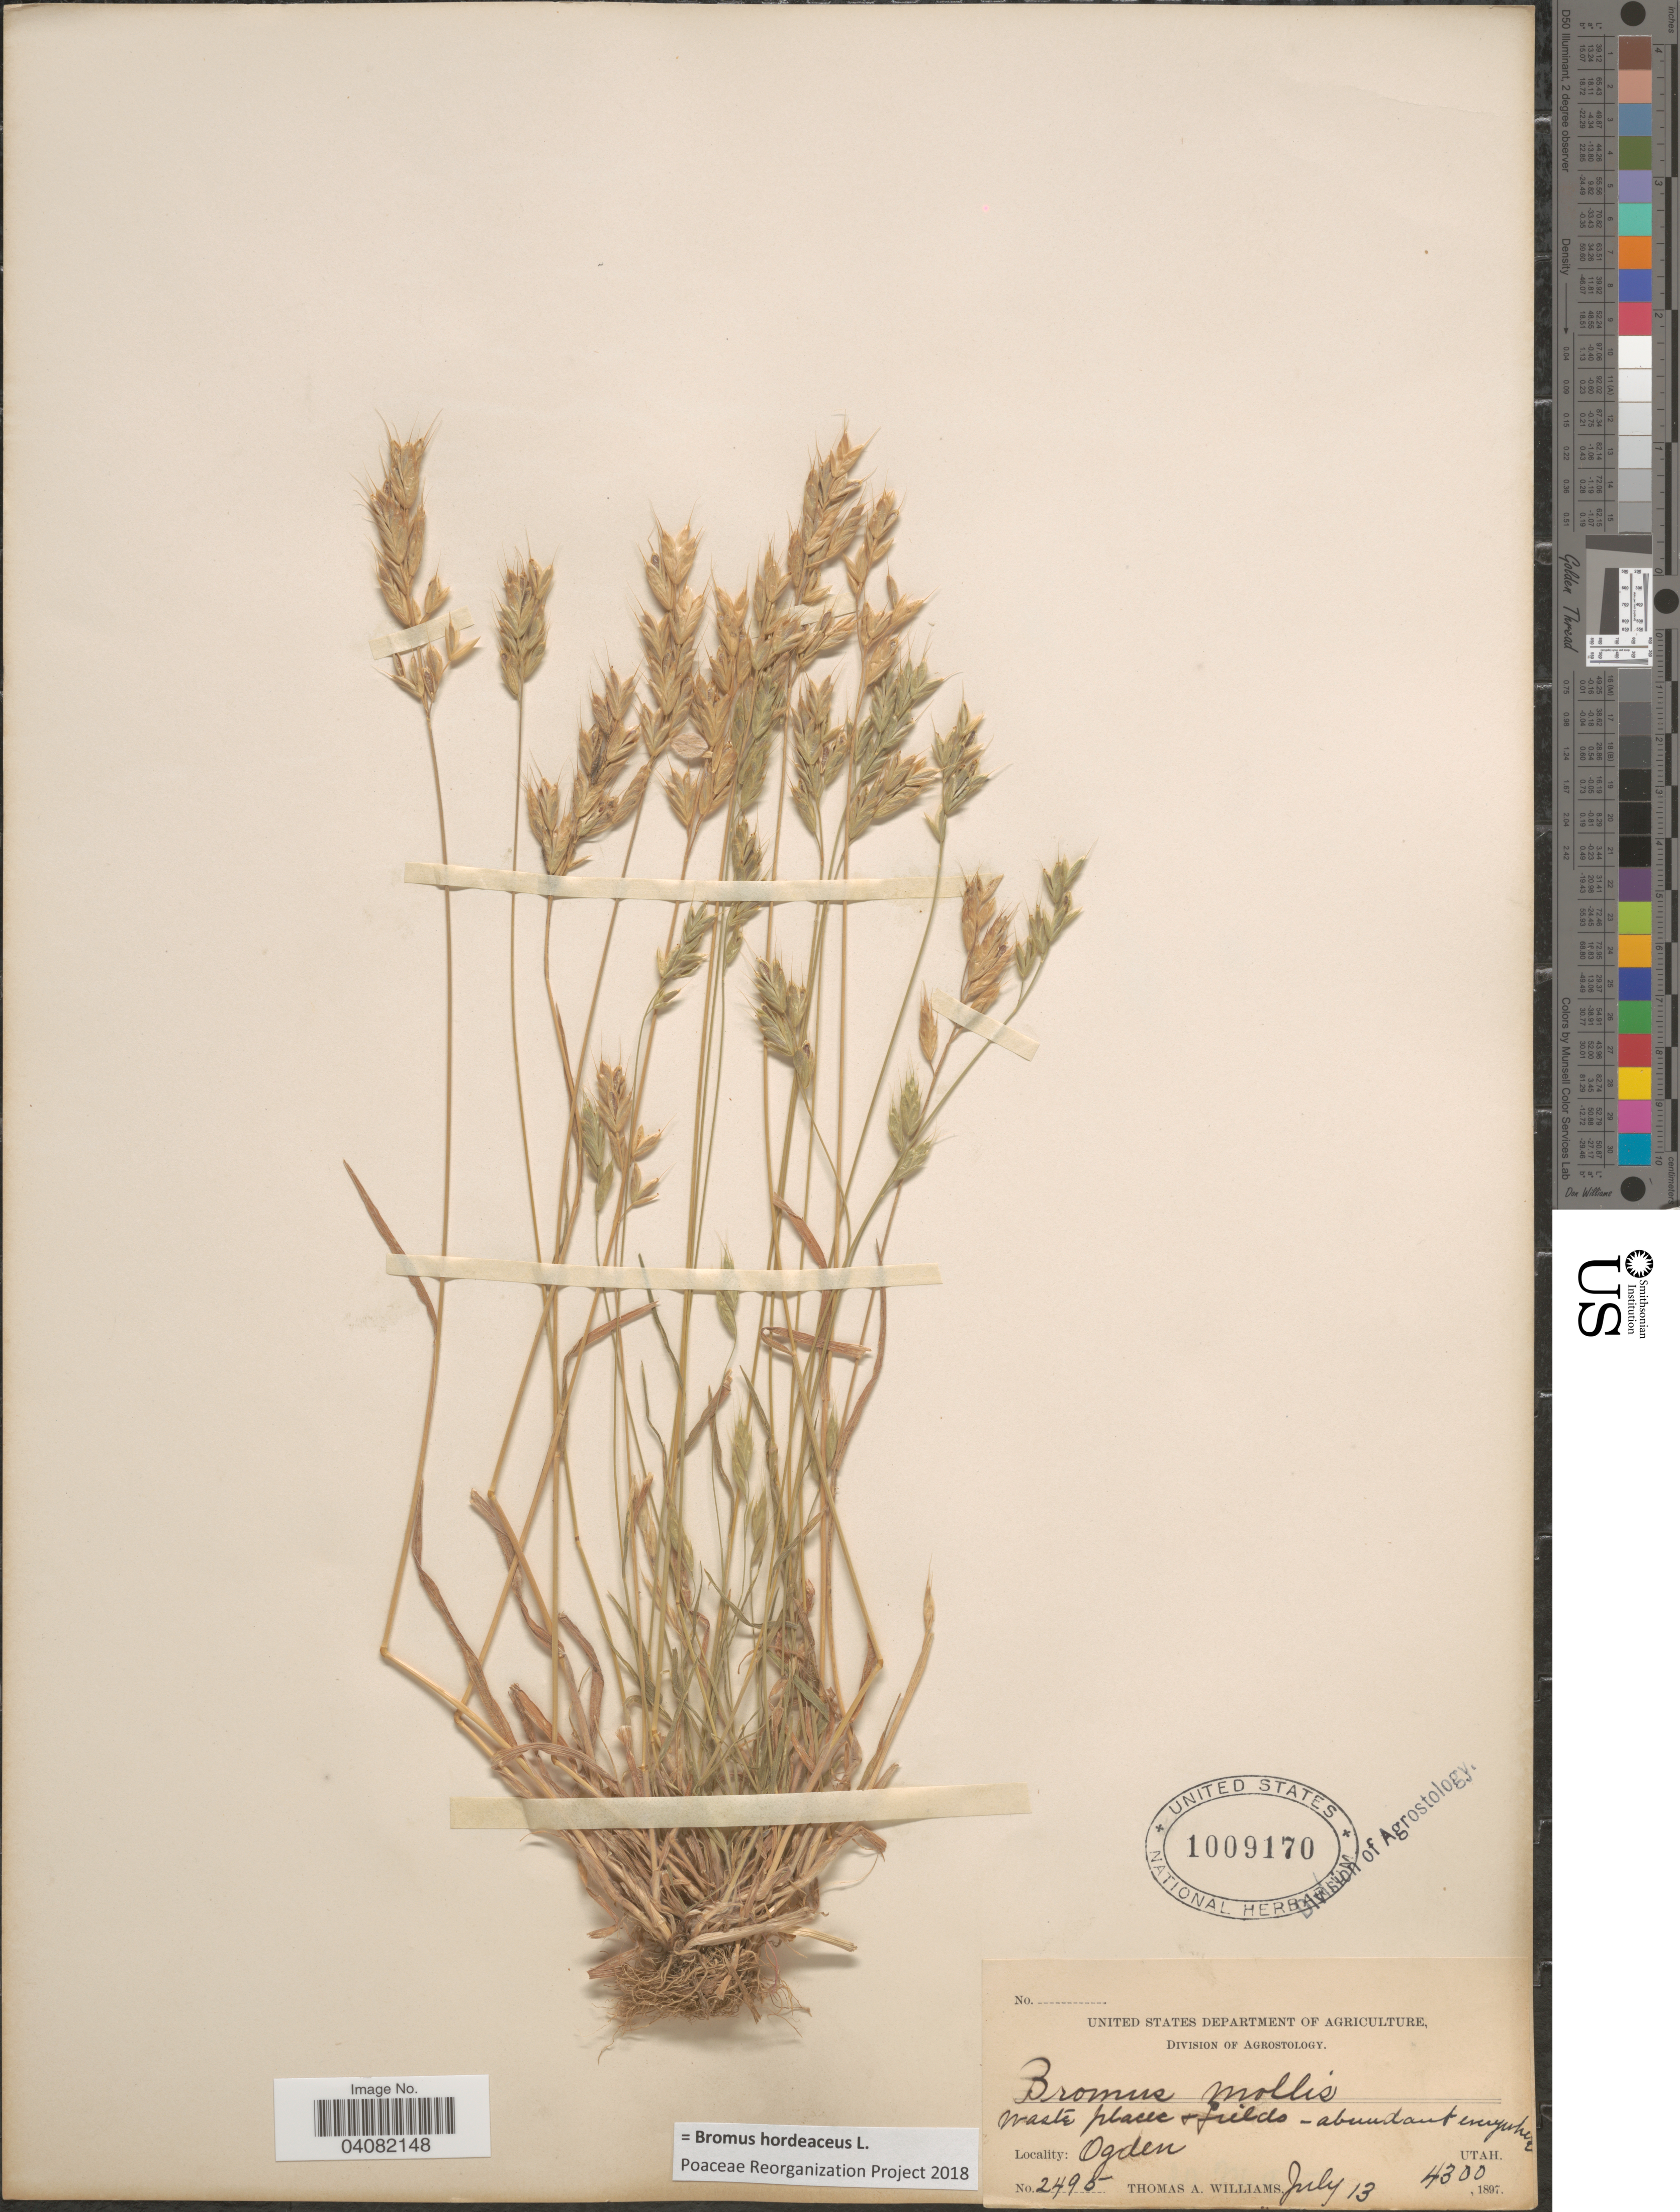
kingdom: Plantae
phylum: Tracheophyta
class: Liliopsida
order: Poales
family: Poaceae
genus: Bromus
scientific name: Bromus hordeaceus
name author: L.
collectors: T. A. Williams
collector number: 2495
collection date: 1897-07-13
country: United States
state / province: Utah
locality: Ogden.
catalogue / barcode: US 1009170